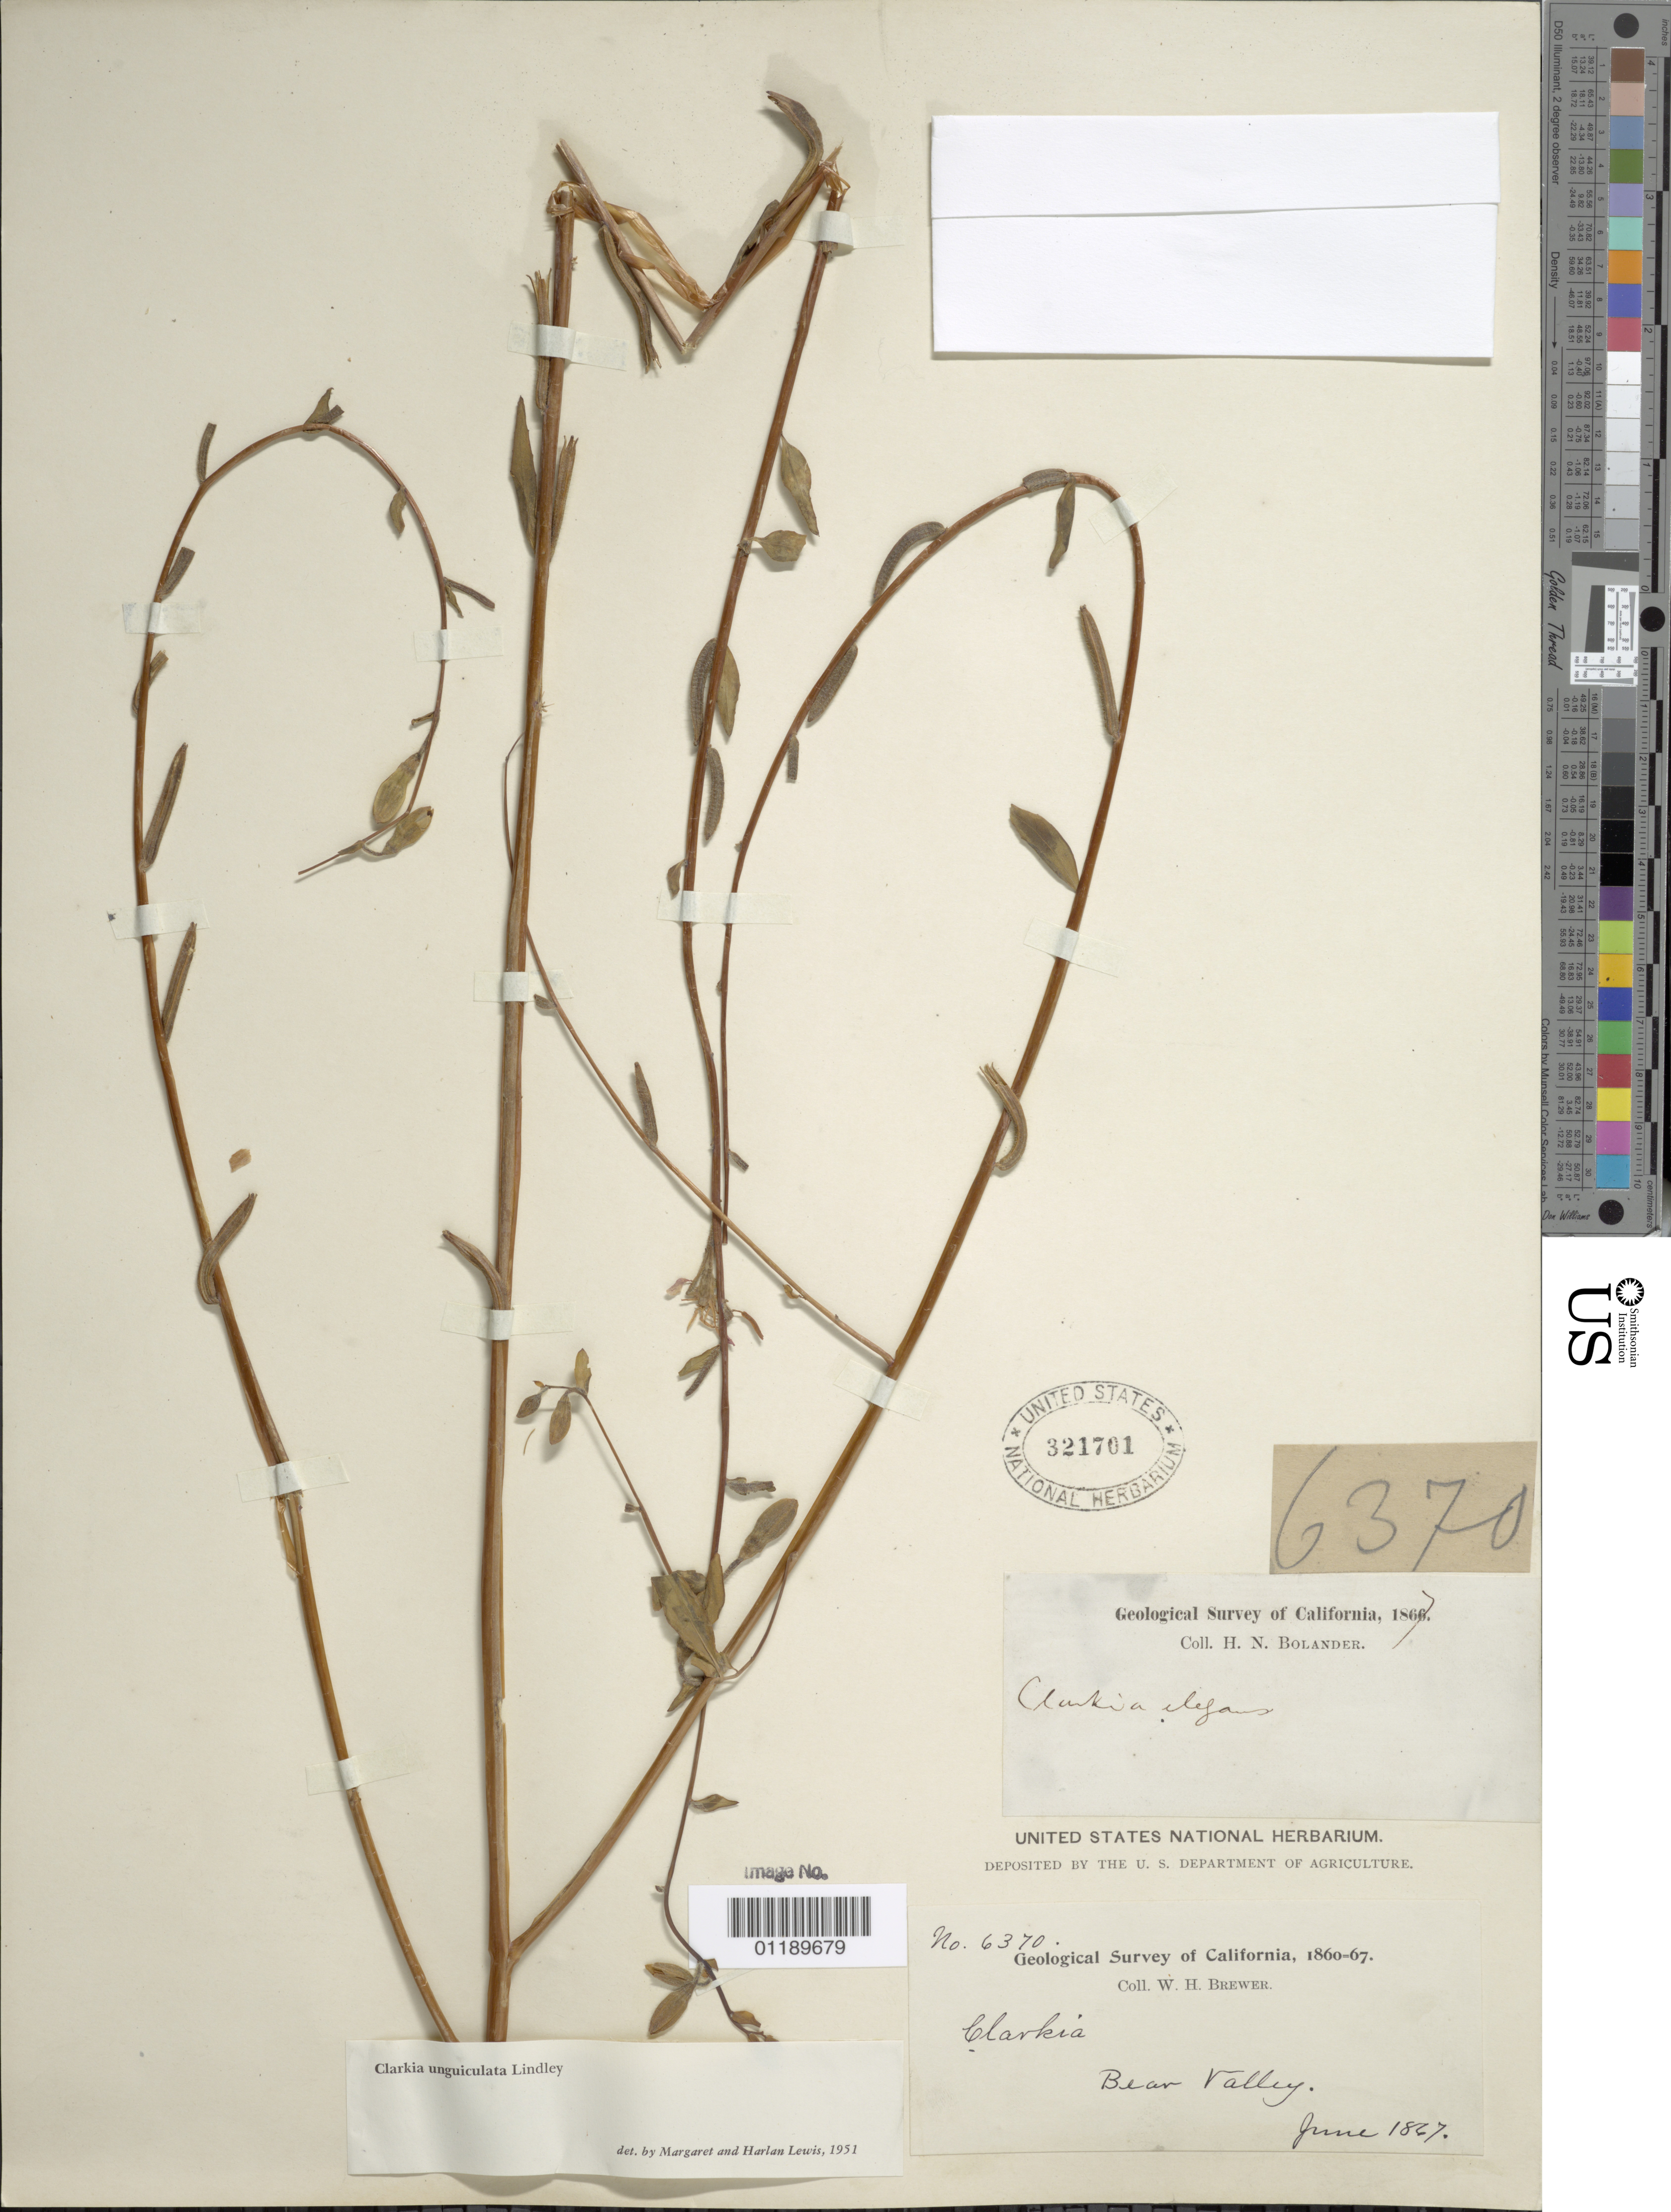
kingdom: Plantae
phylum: Tracheophyta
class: Magnoliopsida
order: Myrtales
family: Onagraceae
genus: Clarkia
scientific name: Clarkia unguiculata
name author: Lindl.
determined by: Lewis, --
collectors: W. H. Brewer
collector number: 6370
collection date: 1867-06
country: United States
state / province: California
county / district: San Bernardino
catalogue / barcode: US 321701